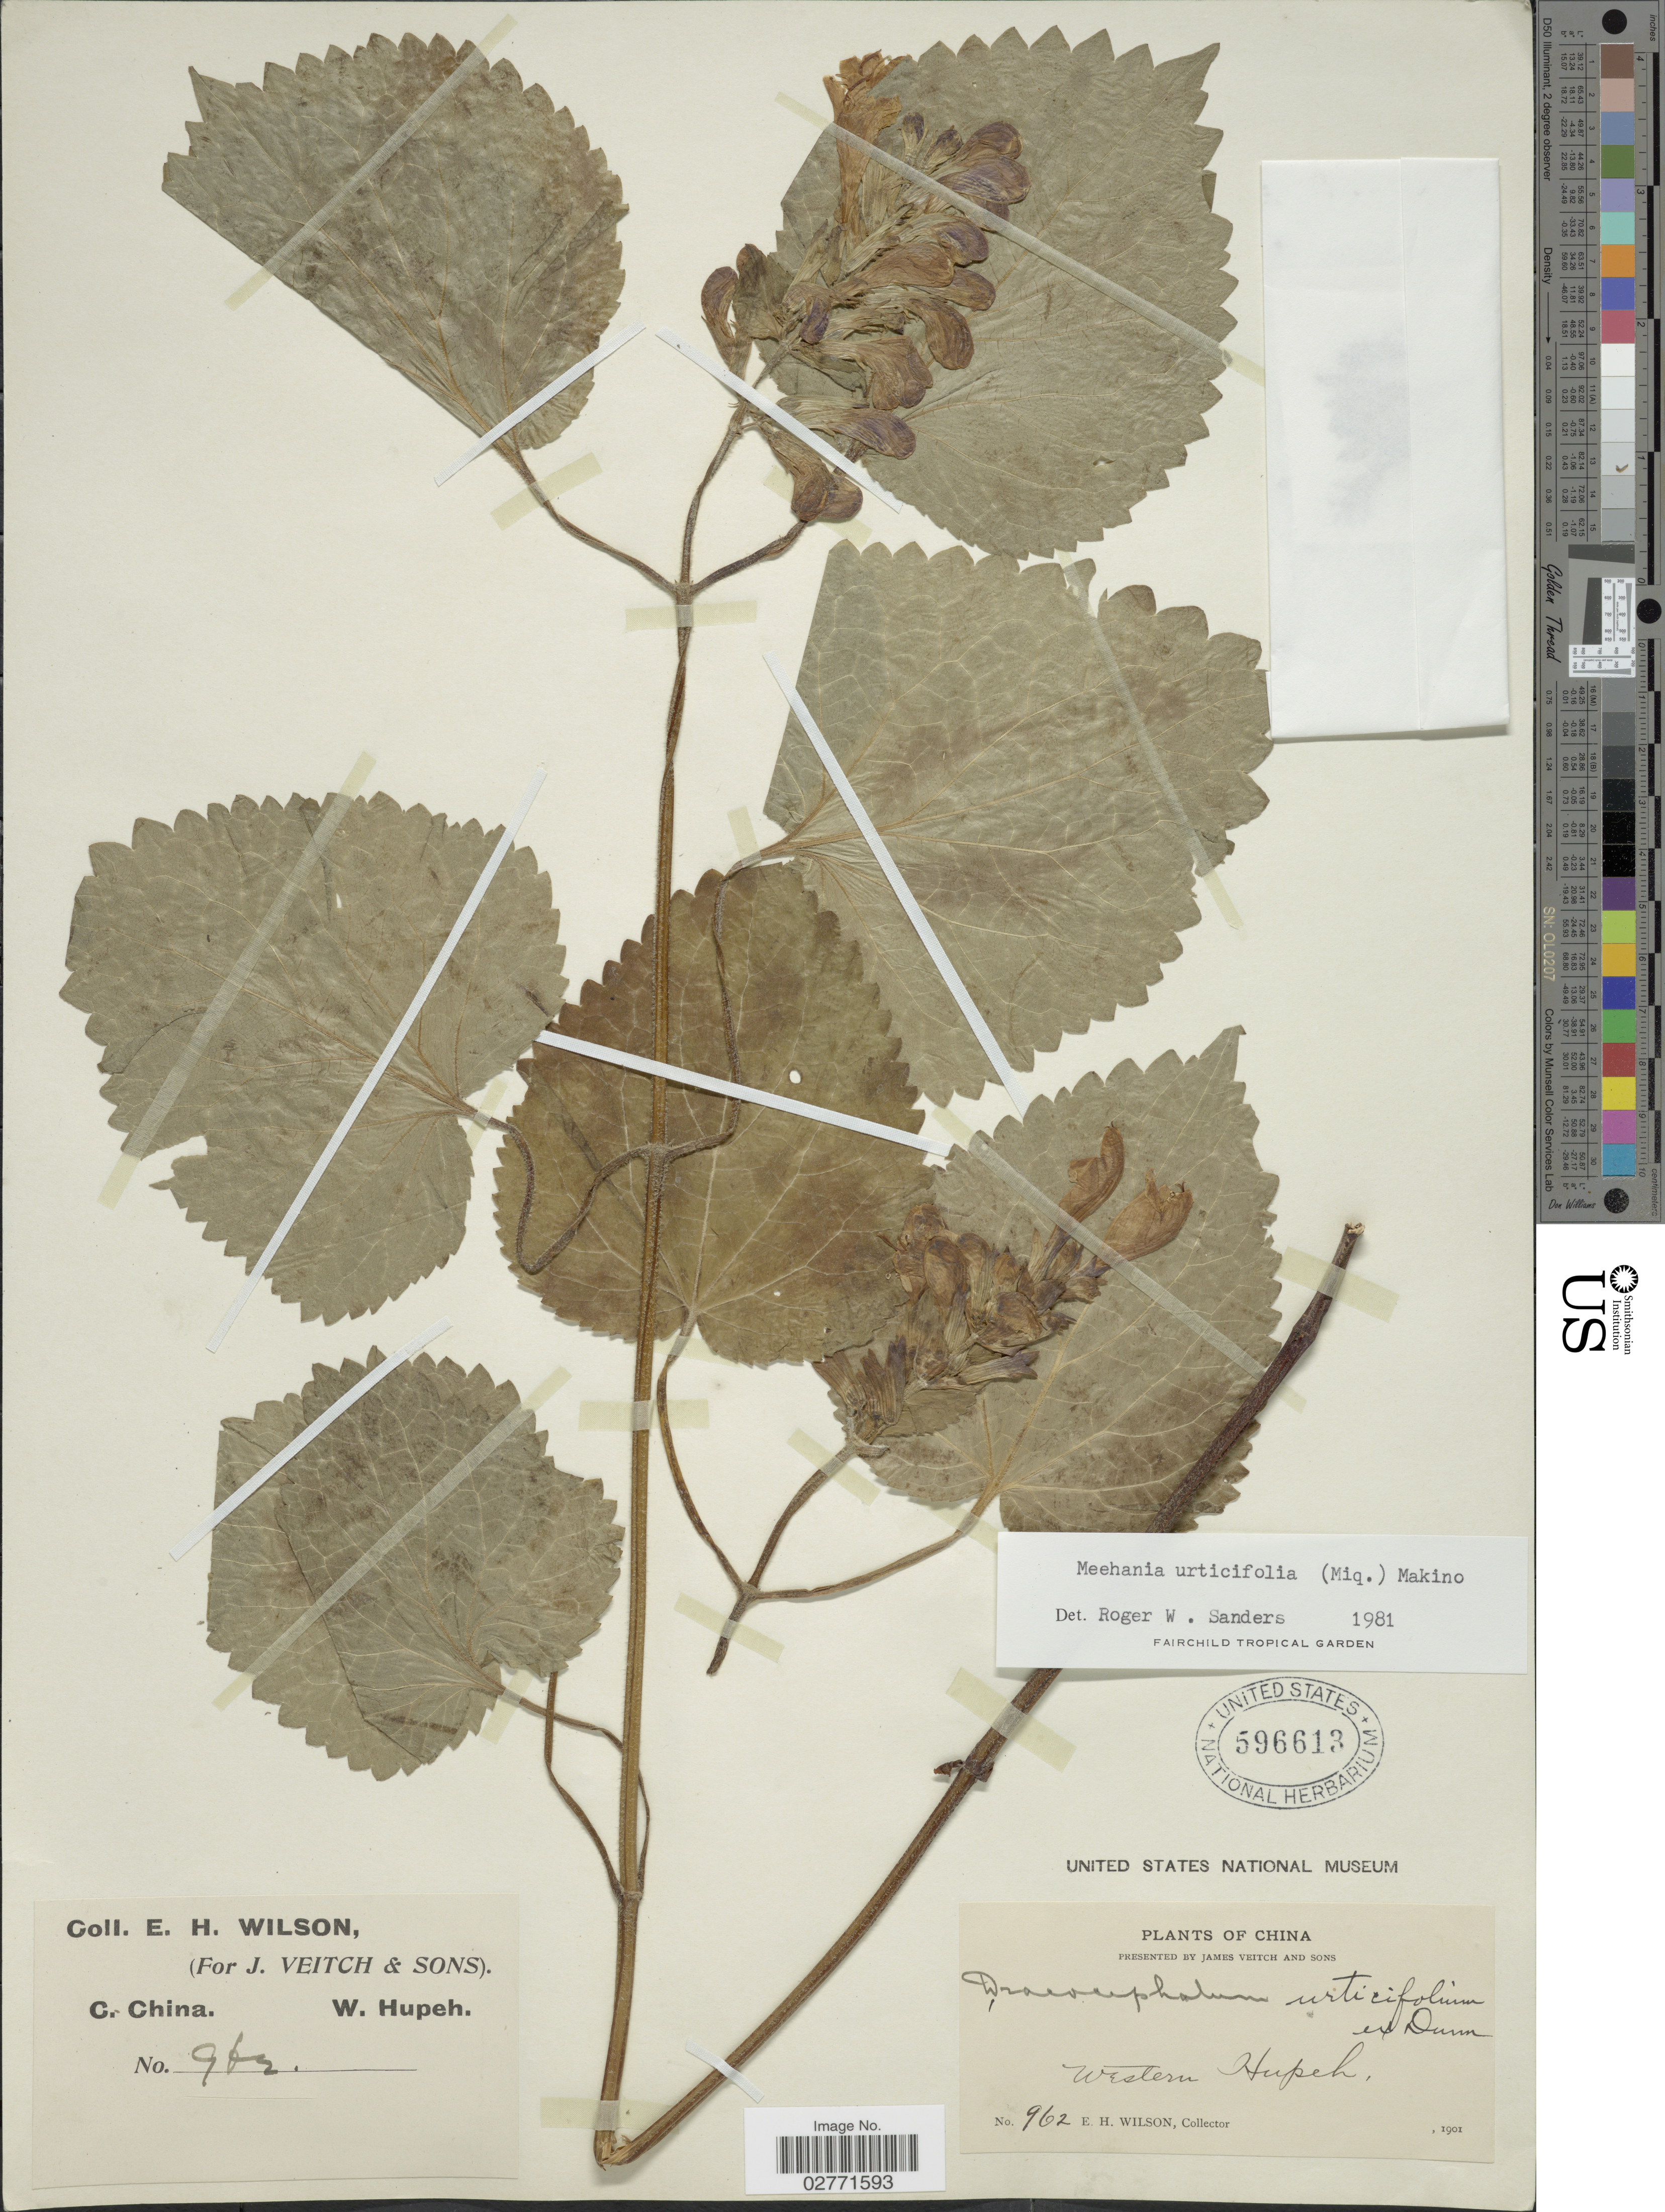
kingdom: Plantae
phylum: Tracheophyta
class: Magnoliopsida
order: Lamiales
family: Lamiaceae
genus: Meehania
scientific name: Meehania urticifolia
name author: (Miq.) Makino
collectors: E. Wilson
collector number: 962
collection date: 1901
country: China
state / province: Hubei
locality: C. China. Western Hupeh.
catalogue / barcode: US 596613